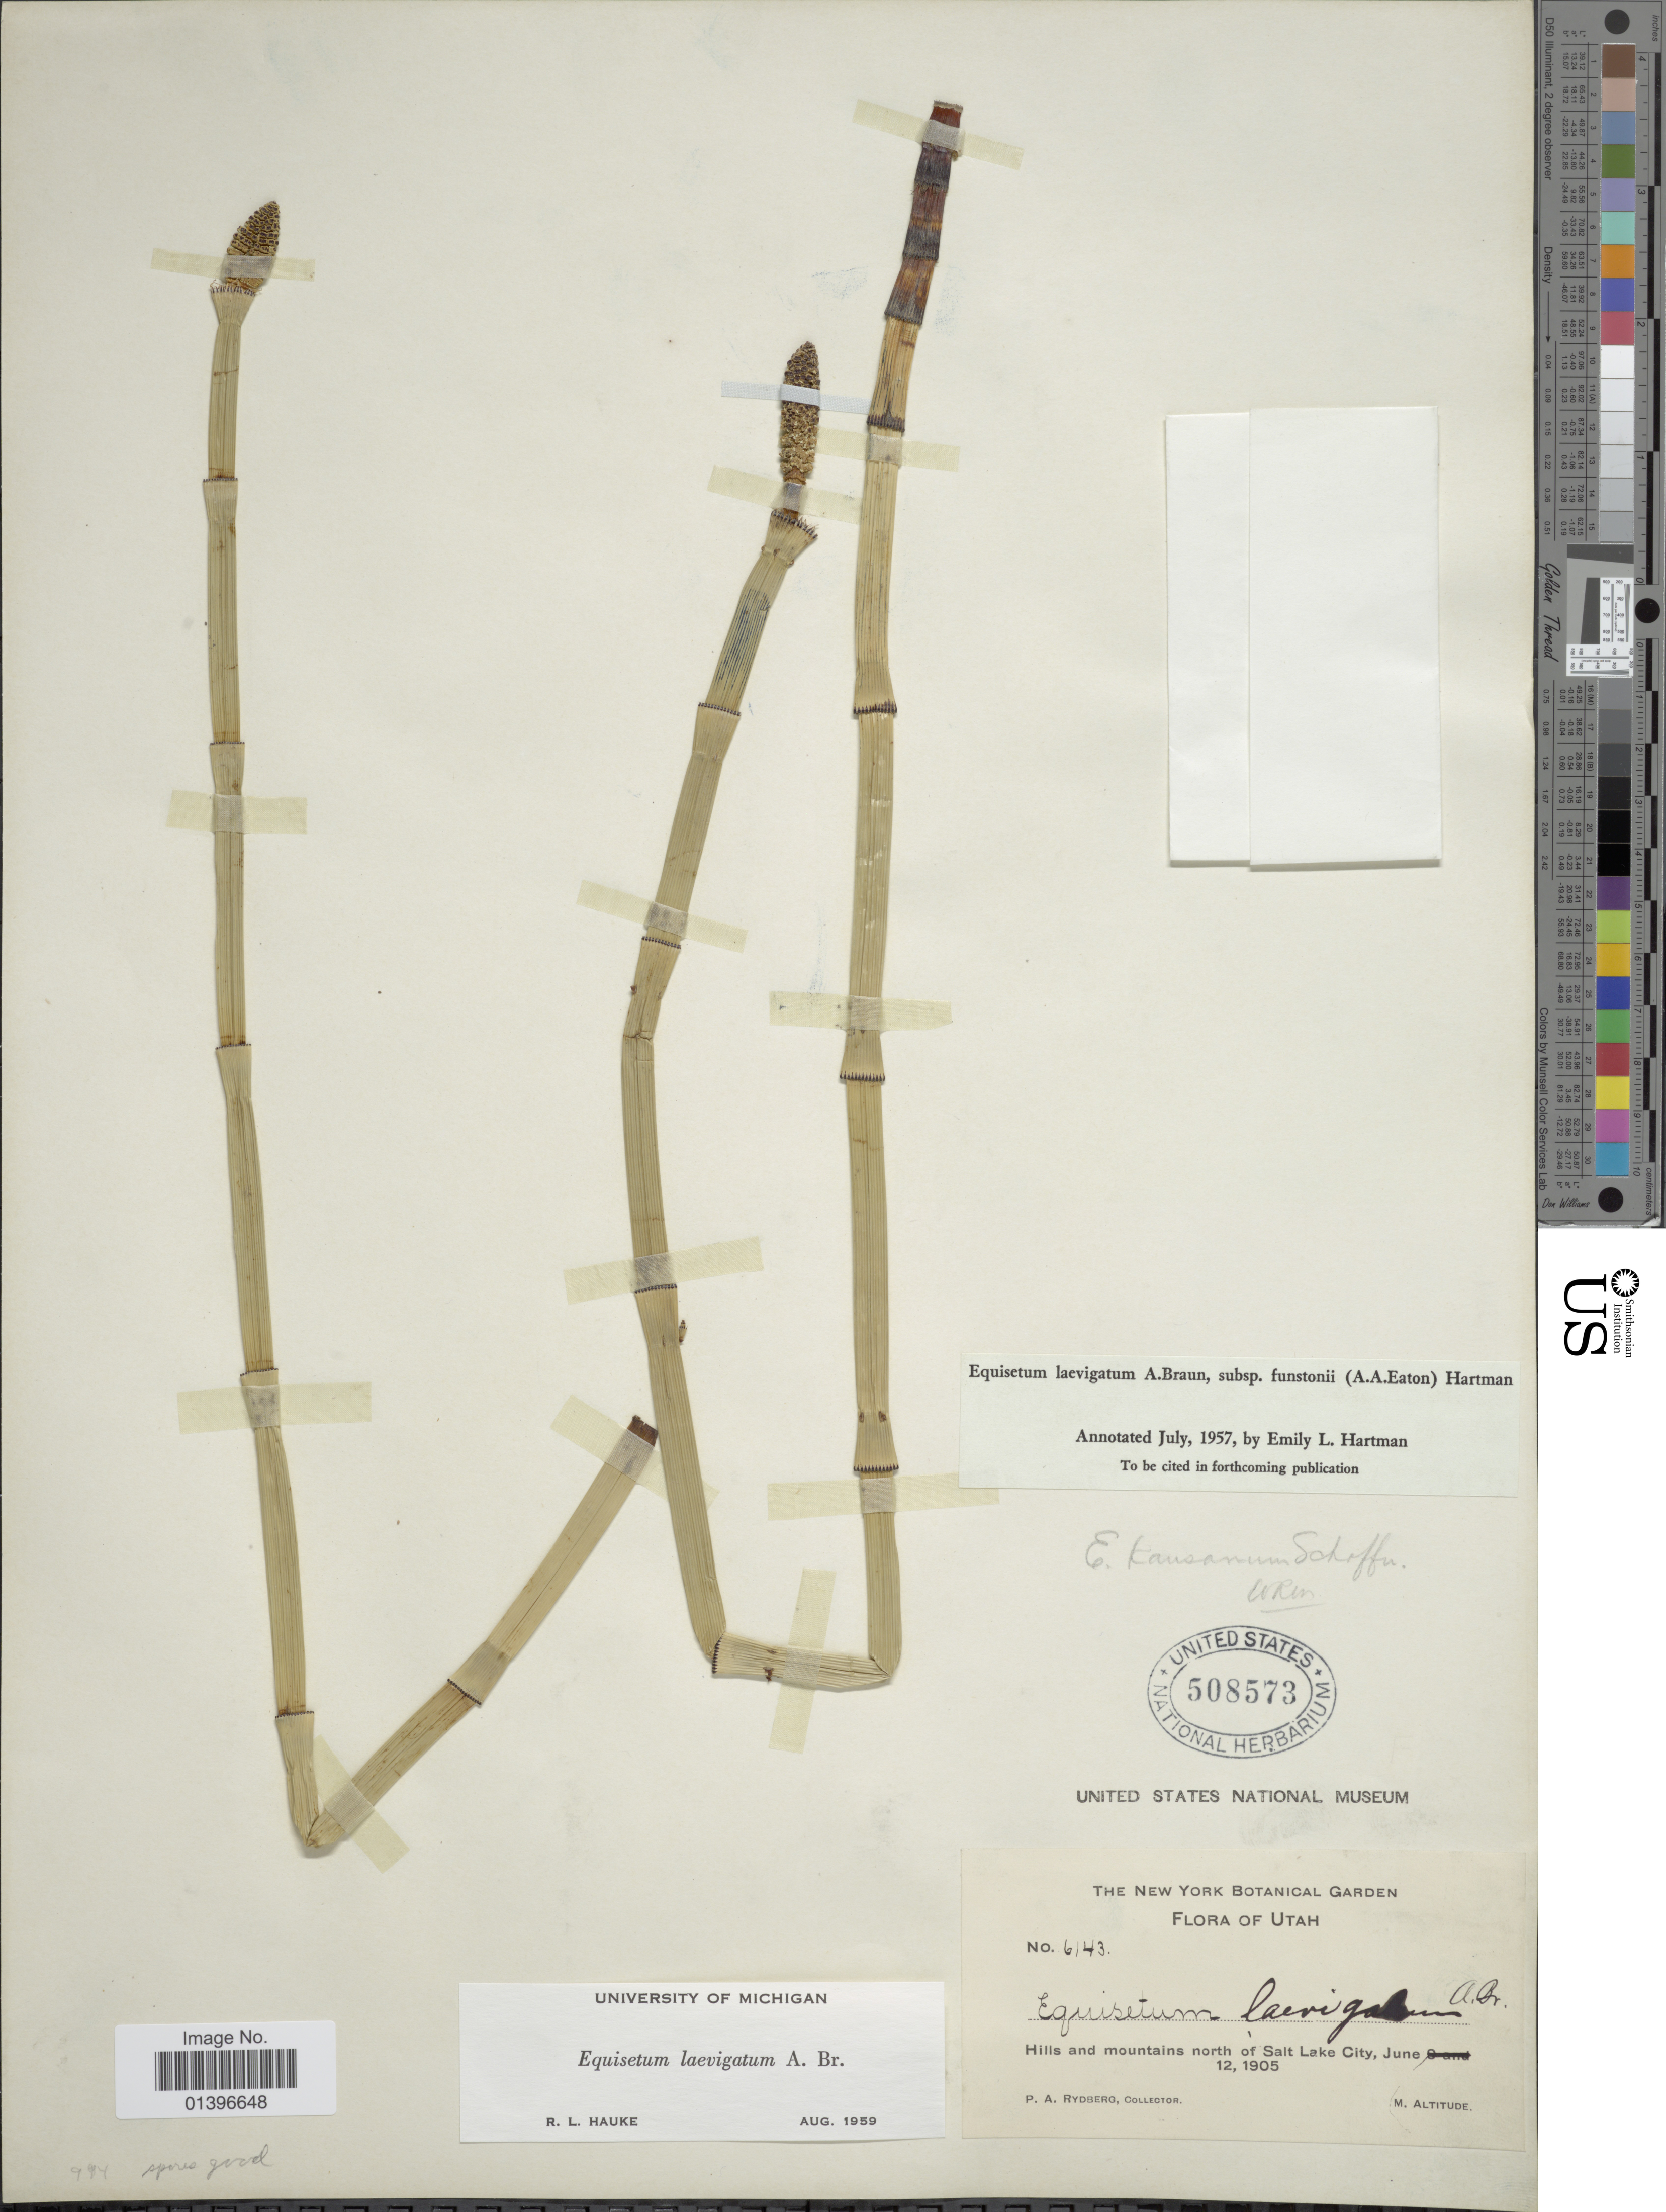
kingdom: Plantae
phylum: Tracheophyta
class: Polypodiopsida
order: Equisetales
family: Equisetaceae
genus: Equisetum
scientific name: Equisetum laevigatum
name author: A. Braun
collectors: P. A. Rydberg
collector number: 6143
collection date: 1905-06-12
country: United States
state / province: Utah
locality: Hills and mountains north of Salt Lake City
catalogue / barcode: US 508573